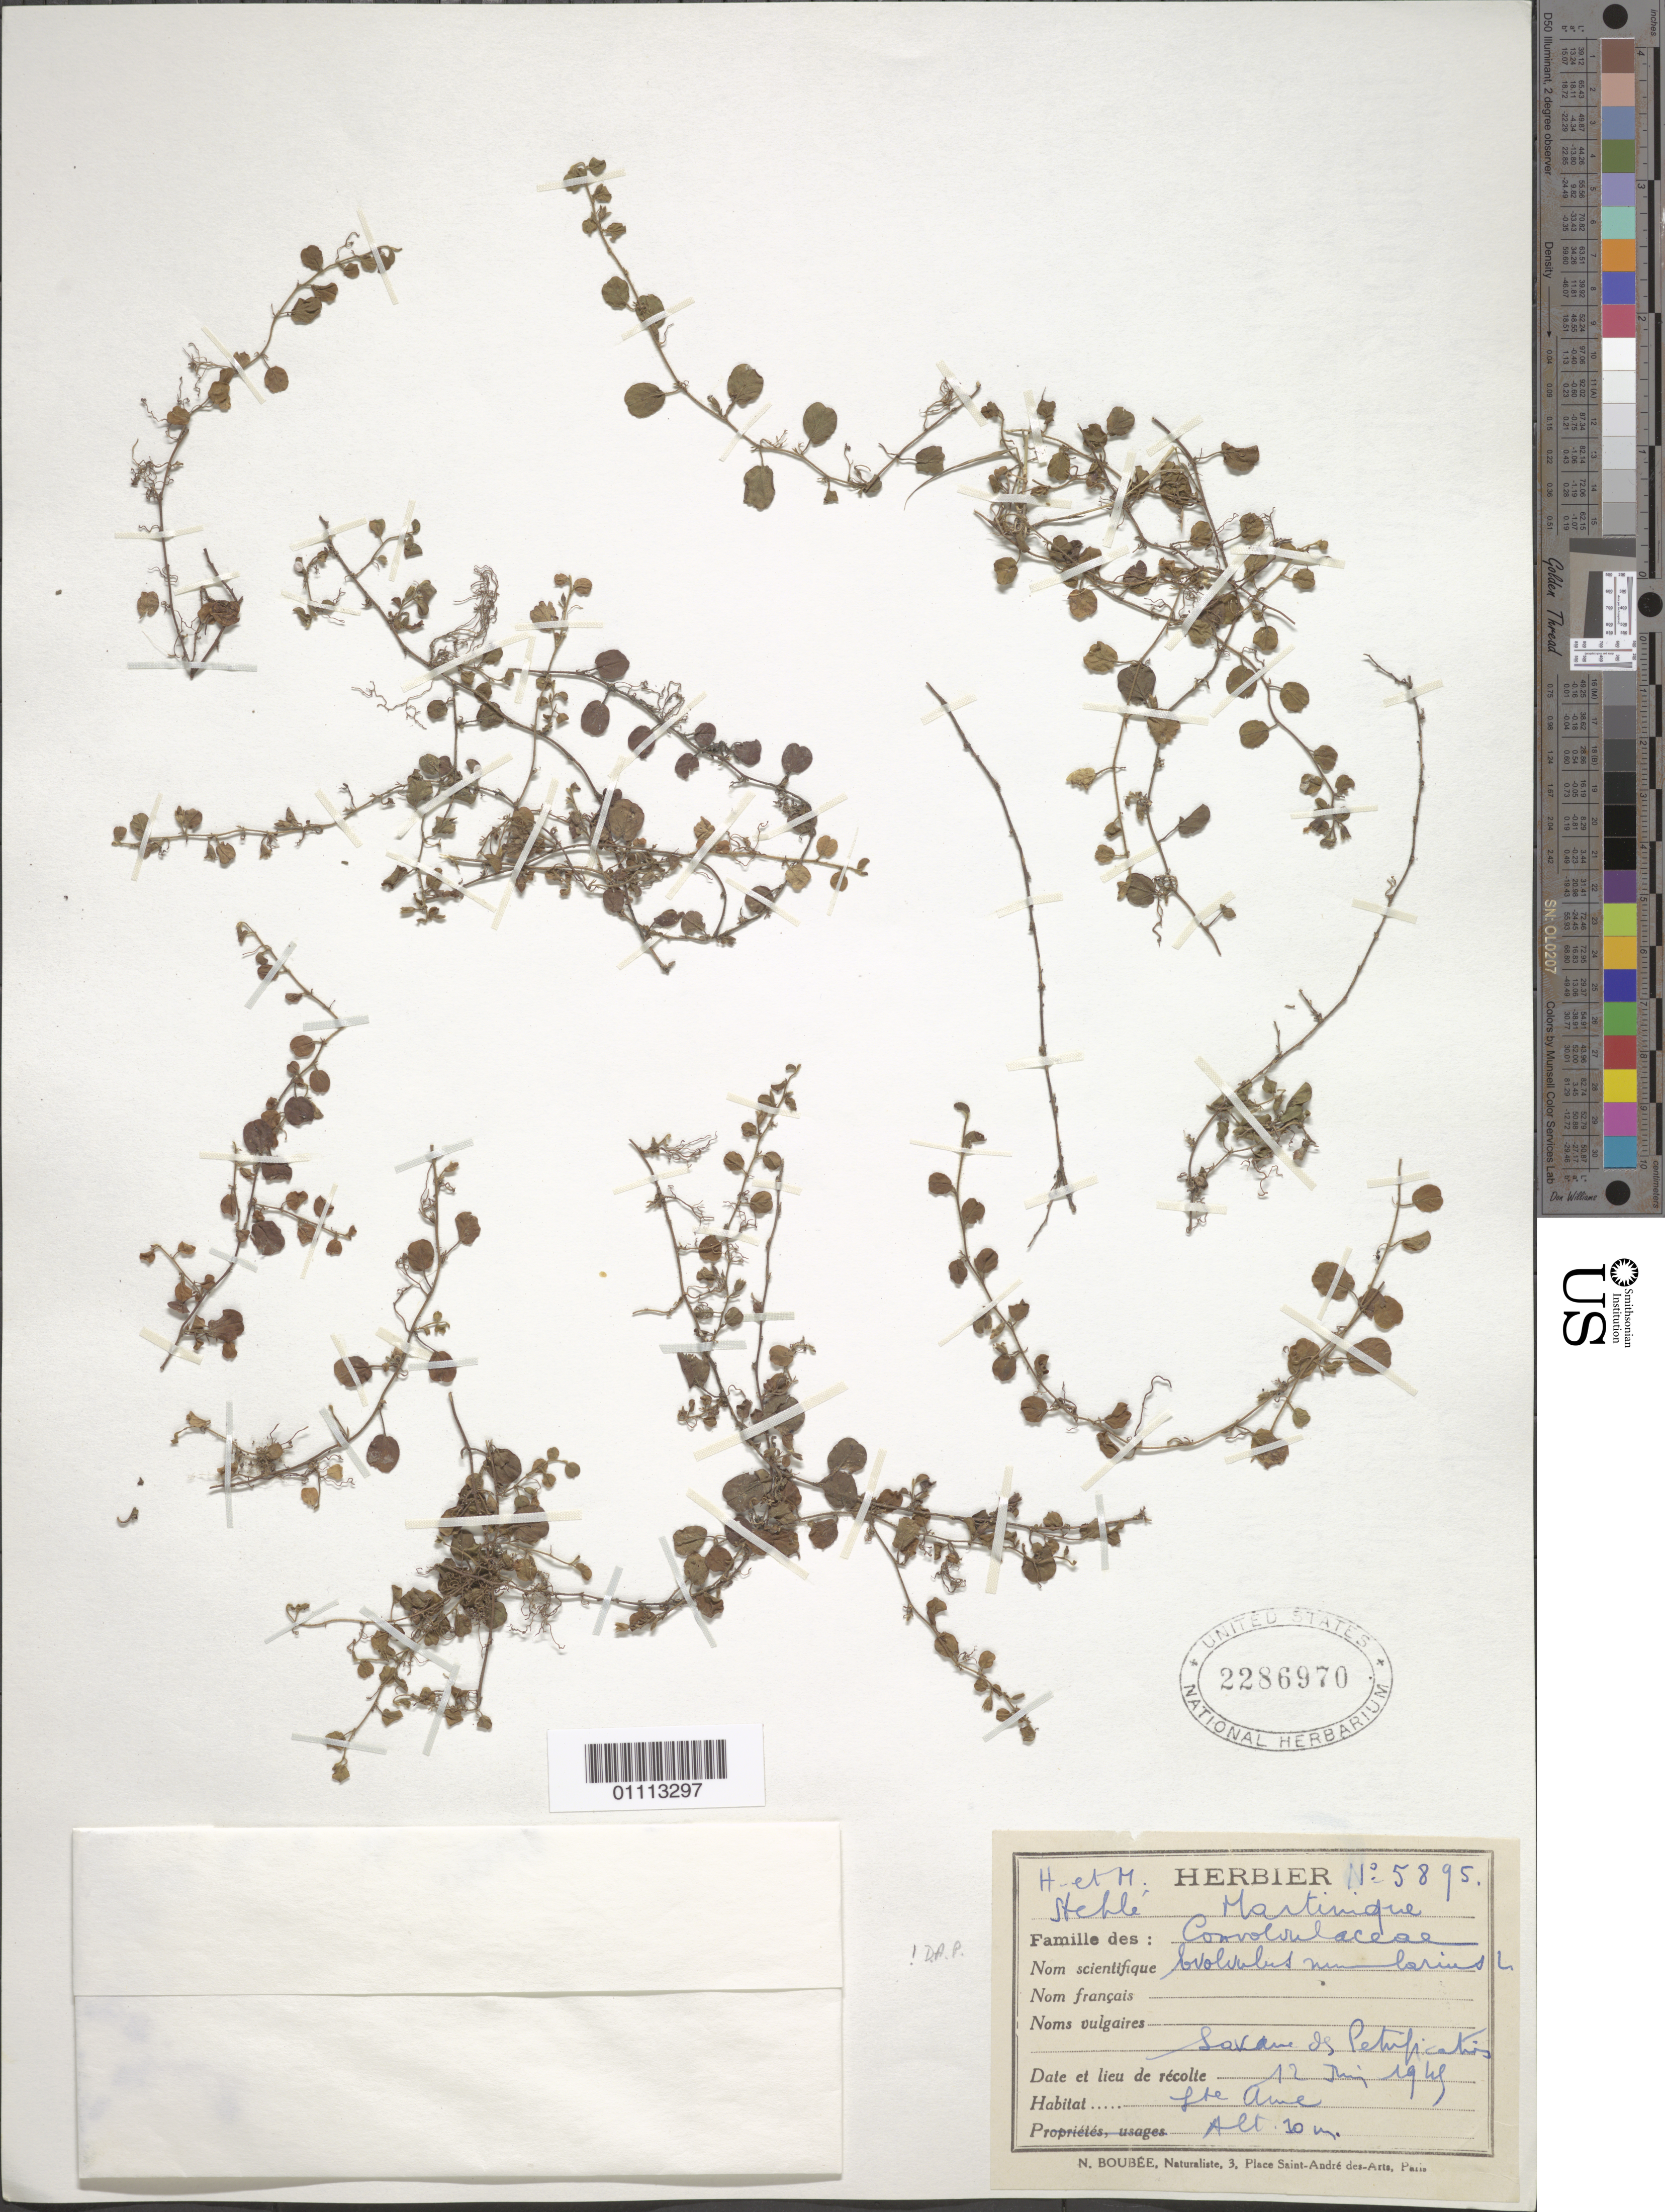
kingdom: Plantae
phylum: Tracheophyta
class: Magnoliopsida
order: Solanales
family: Convolvulaceae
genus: Evolvulus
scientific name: Evolvulus nummularius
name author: (L.) L.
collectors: H. Stehlé & M. Stehlé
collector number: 5895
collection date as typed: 12 Jun 1948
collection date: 1948-06-12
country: Martinique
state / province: Le Marin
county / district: Sainte-Anne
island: Martinique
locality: Savanne de Petificatis.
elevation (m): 10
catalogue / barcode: US 2286970